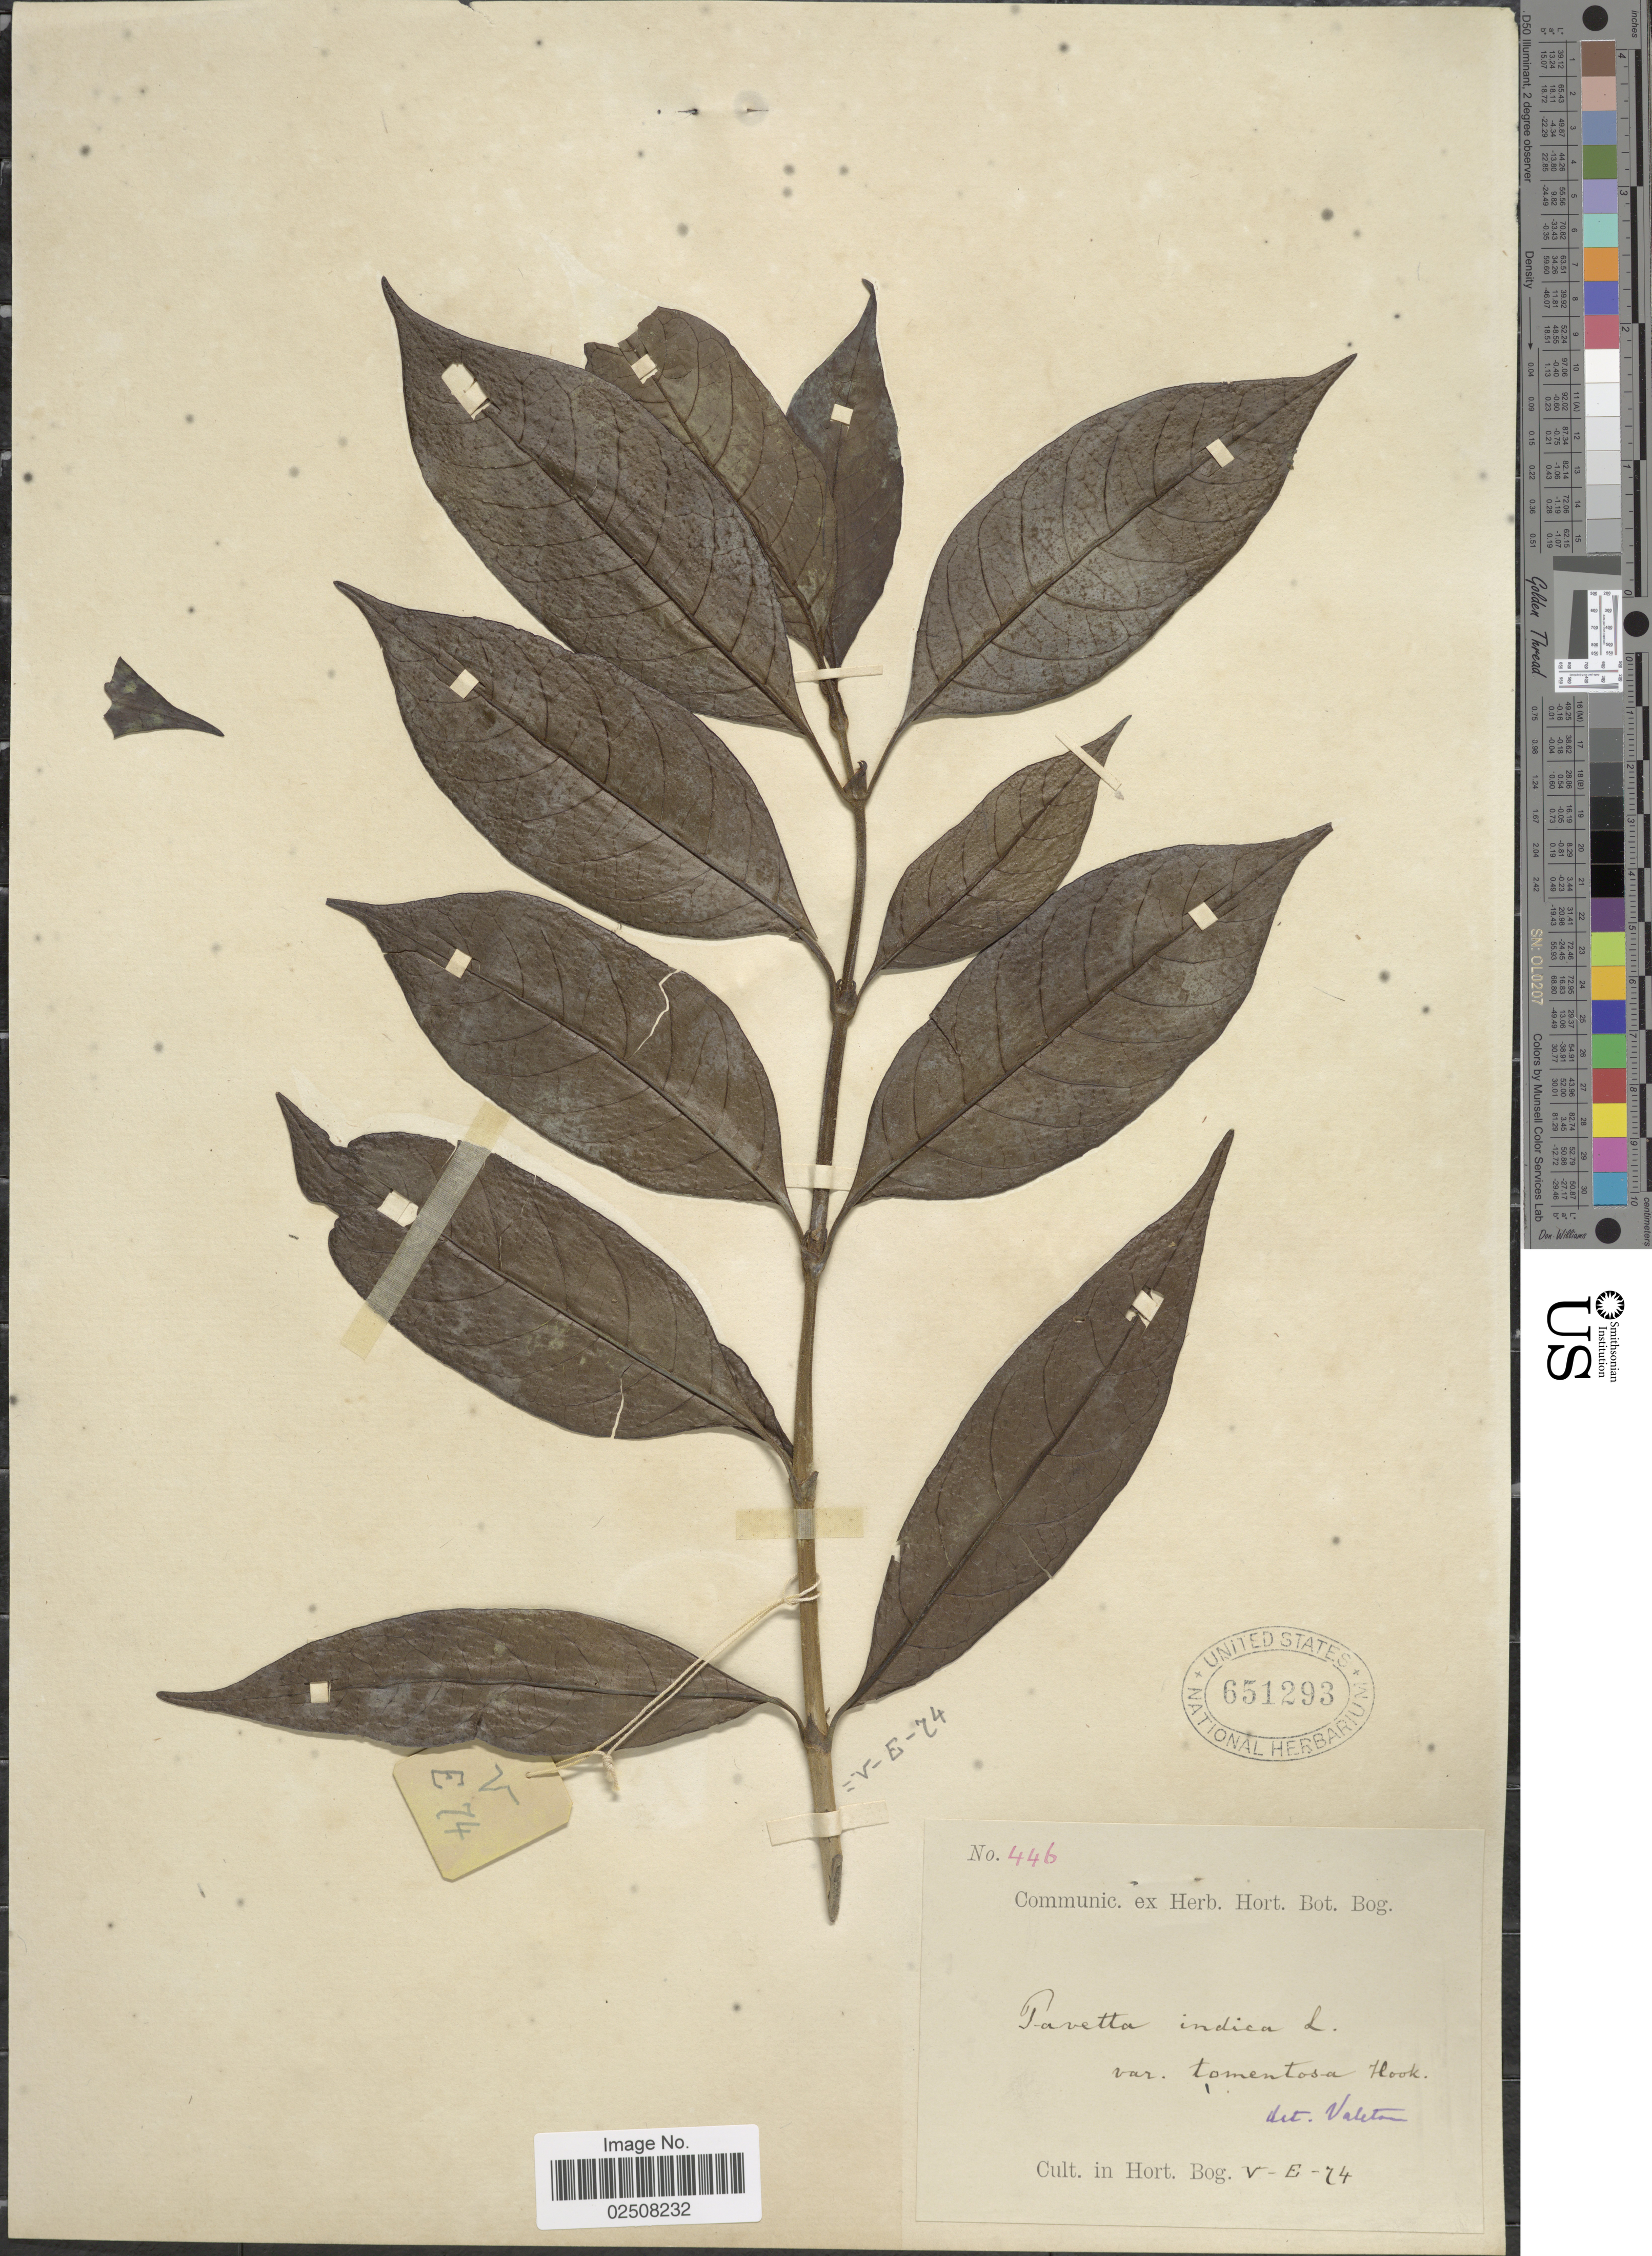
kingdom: Plantae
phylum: Tracheophyta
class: Magnoliopsida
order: Gentianales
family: Rubiaceae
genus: Pavetta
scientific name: Pavetta tomentosa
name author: Roxb. ex Sm.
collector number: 446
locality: Cult in Hort Bog V-E-74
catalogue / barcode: US 651293